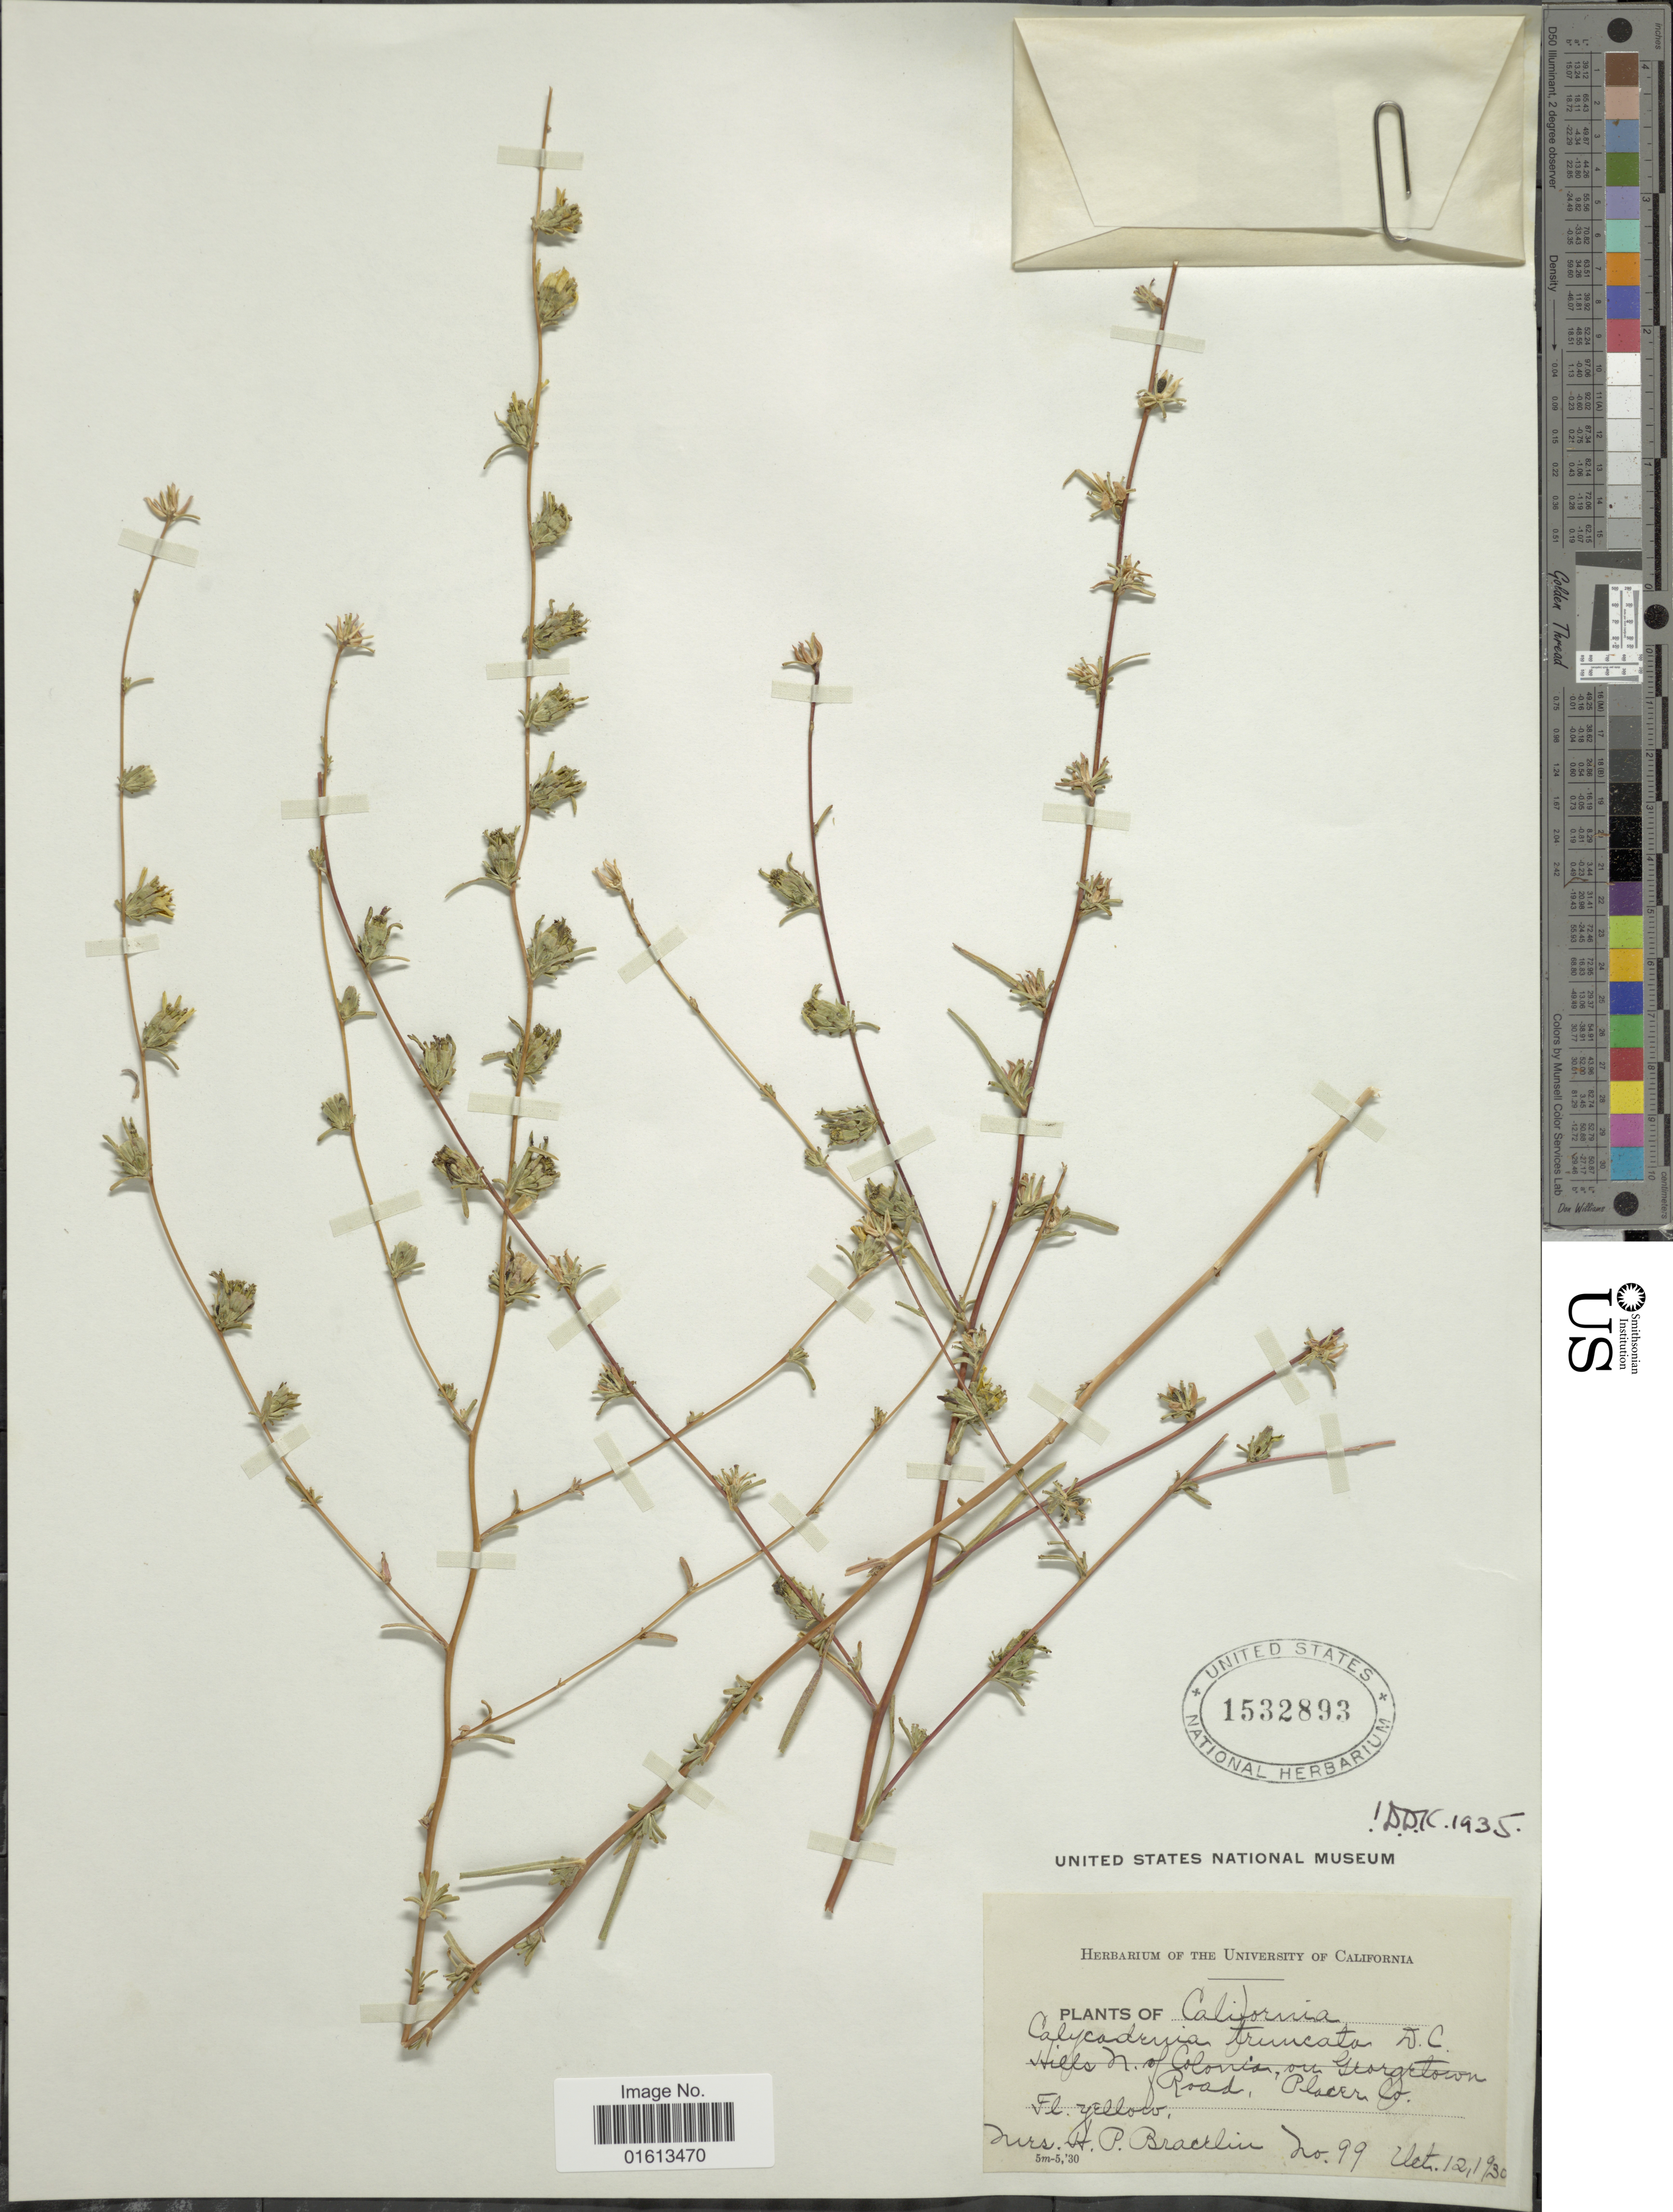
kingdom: Plantae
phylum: Tracheophyta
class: Magnoliopsida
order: Asterales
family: Asteraceae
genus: Calycadenia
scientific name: Calycadenia truncata subsp. truncata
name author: DC.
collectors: H. Bracelin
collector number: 99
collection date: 1930-10-12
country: United States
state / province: California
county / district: Placer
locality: Hills N. of Colonia, On Georgetown Road, Placer Co.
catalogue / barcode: US 1532893